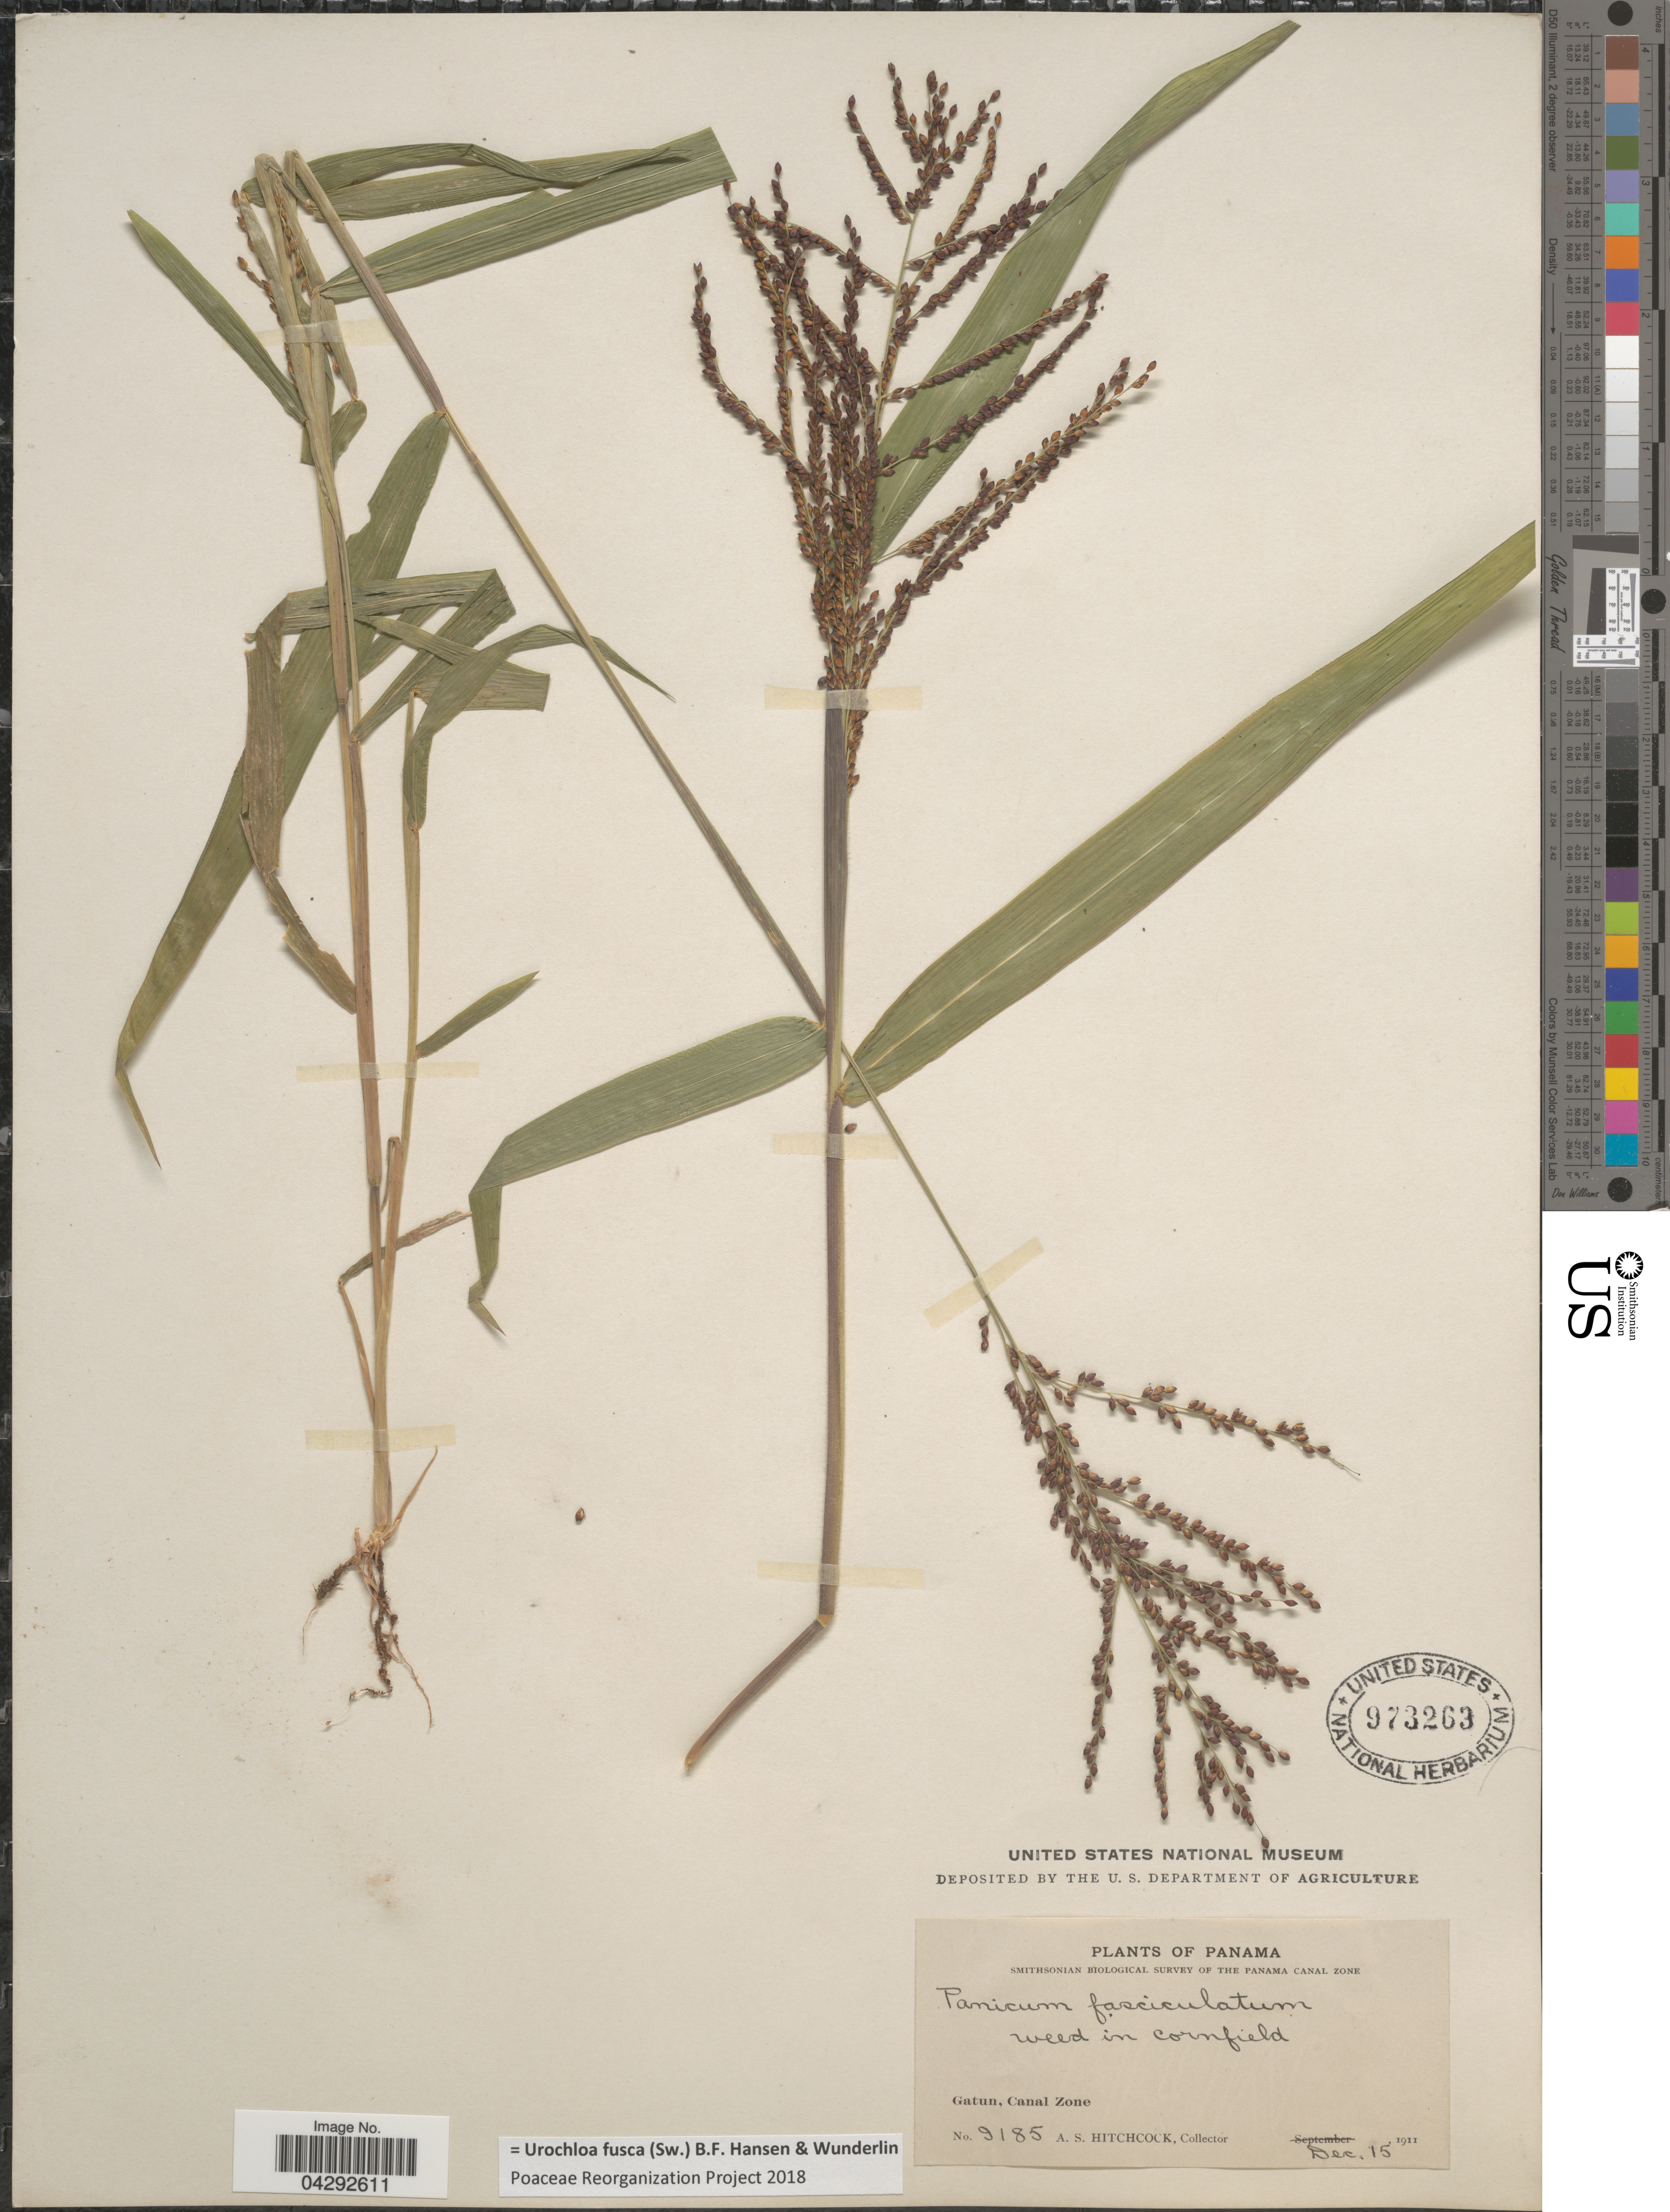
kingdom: Plantae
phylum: Tracheophyta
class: Liliopsida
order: Poales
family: Poaceae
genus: Urochloa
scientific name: Urochloa fusca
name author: (Sw.) B.F. Hansen & Wunderlin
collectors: A. S. Hitchcock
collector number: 9185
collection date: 1911-12-15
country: Panama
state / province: Colón / Panamá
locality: Smithsonian Biological Survey of the Panama Canal Zone. Weed in cornfield. Gatun, Canal Zone.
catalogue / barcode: US 973263